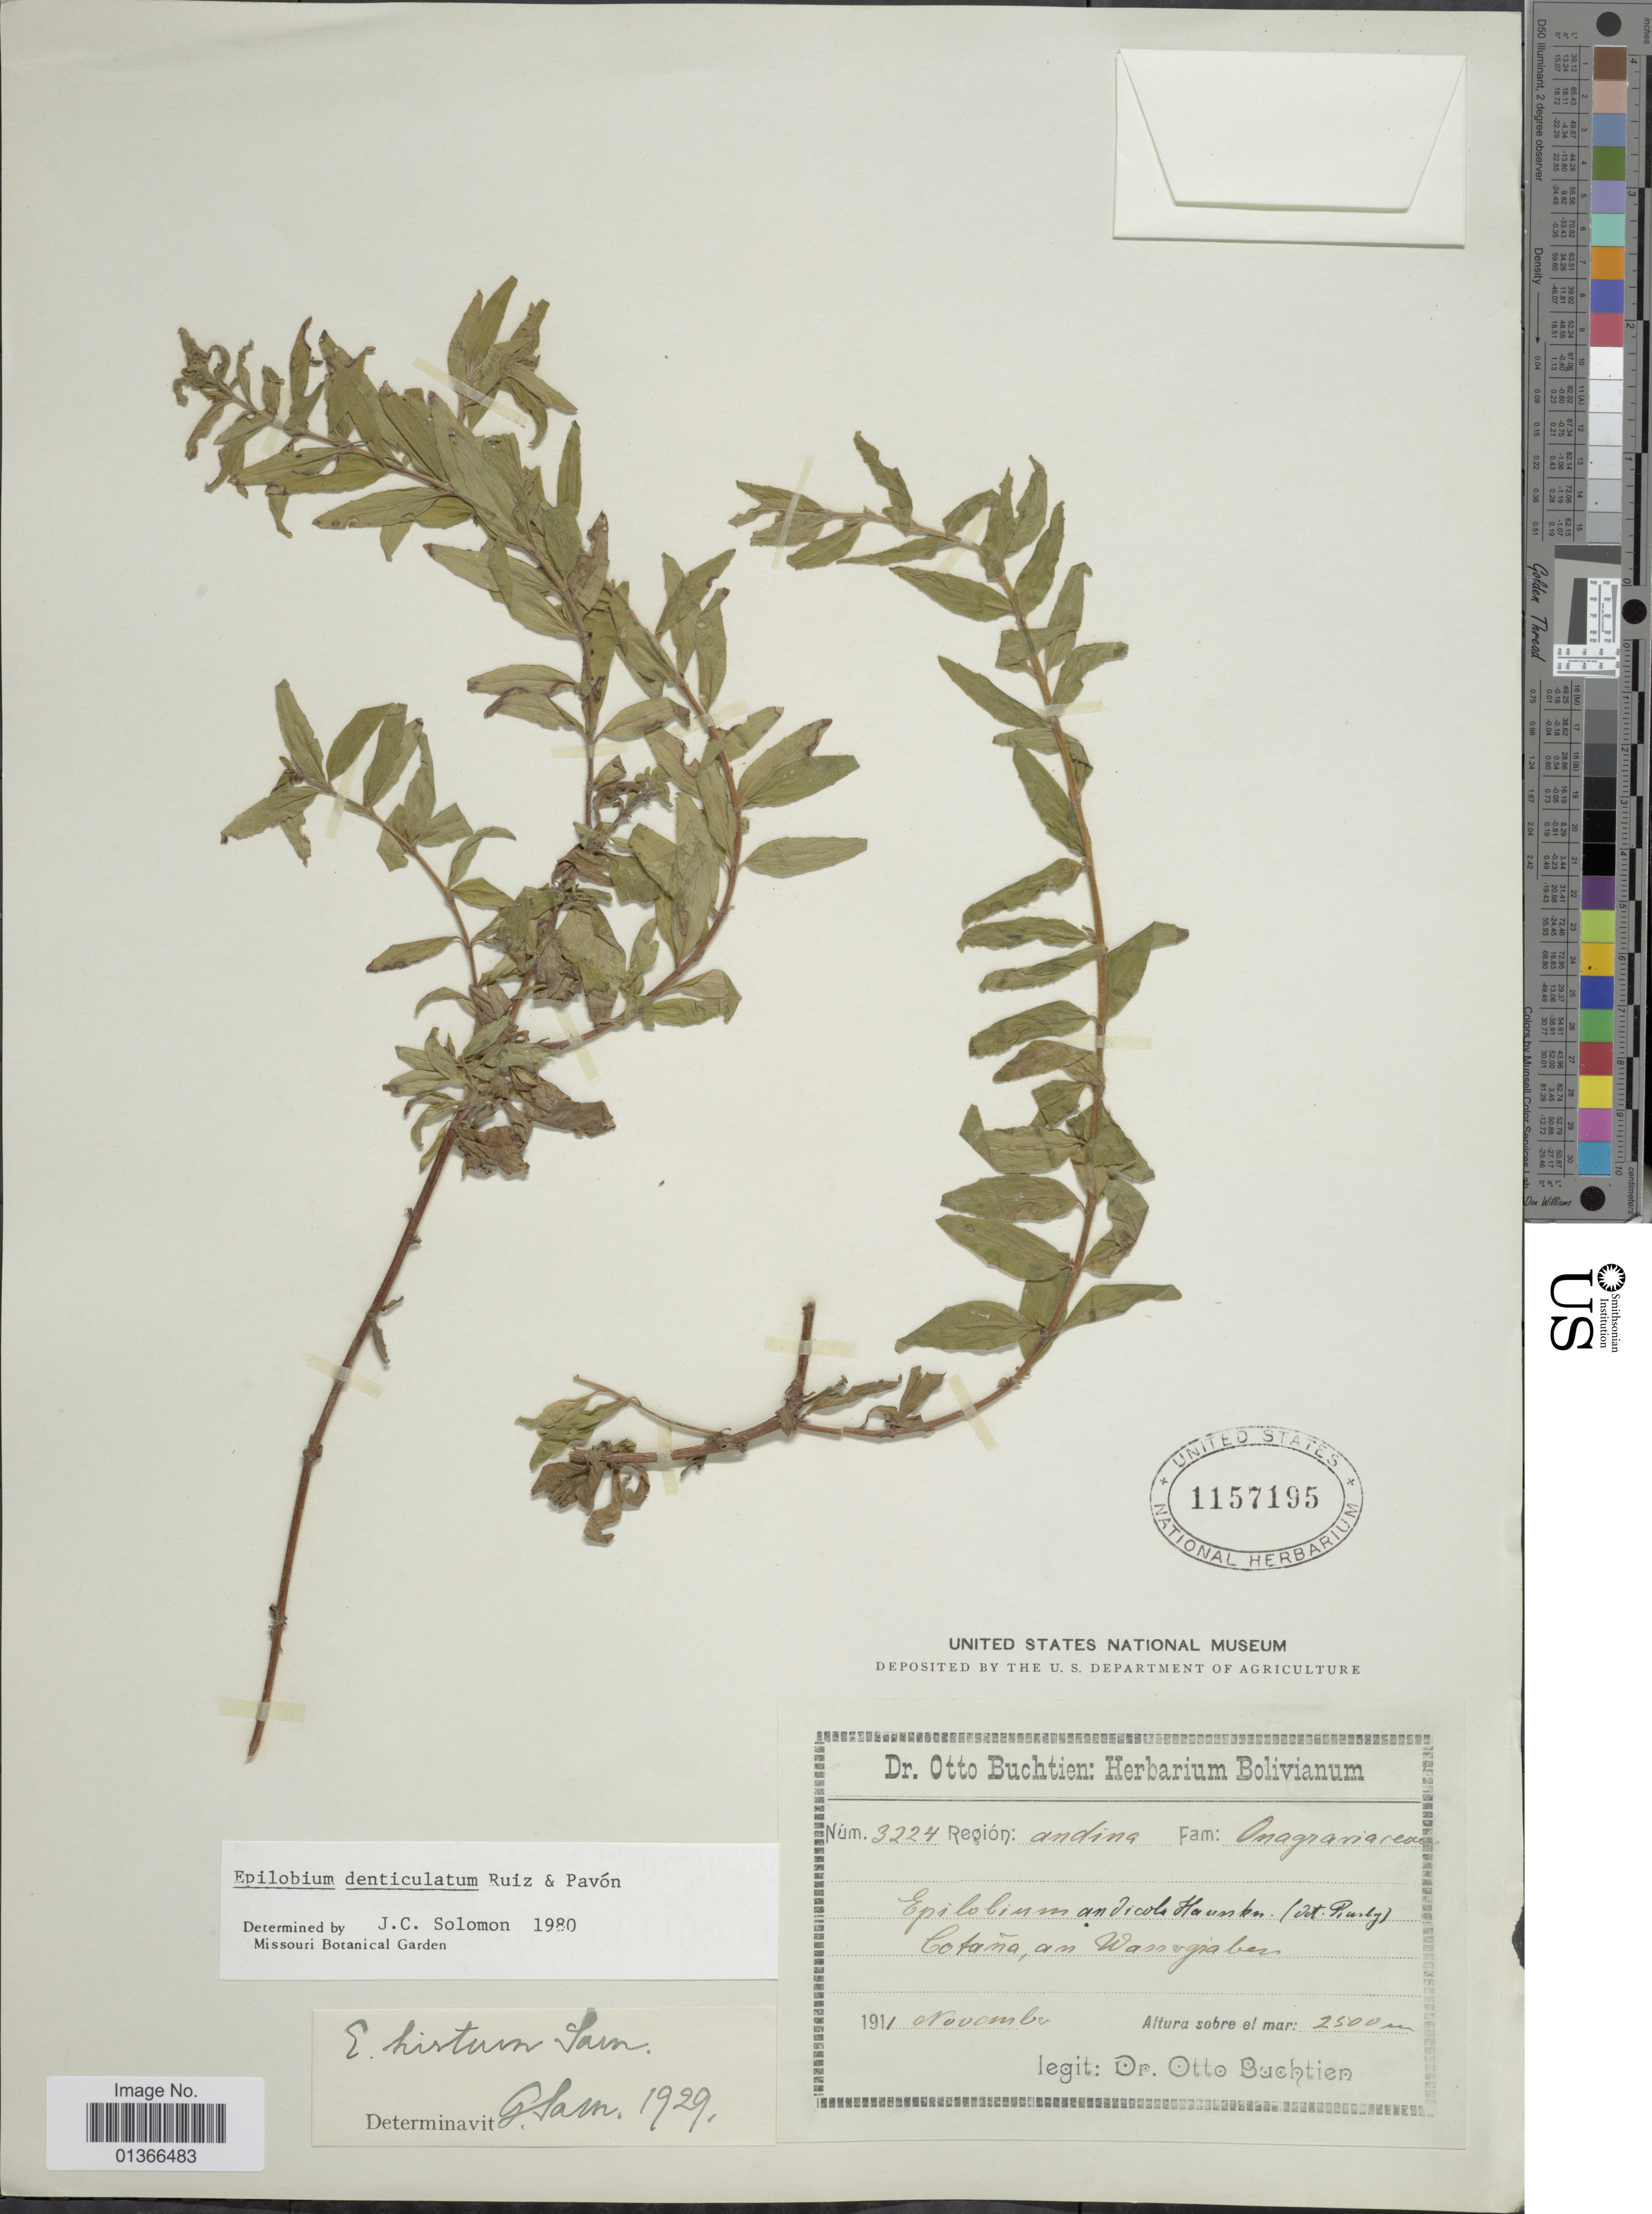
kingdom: Plantae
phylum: Tracheophyta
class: Magnoliopsida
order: Myrtales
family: Onagraceae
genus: Epilobium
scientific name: Epilobium denticulatum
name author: Ruiz & Pav.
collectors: O. Buchtien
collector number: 3224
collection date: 1911-11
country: Bolivia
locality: Cotaña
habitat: am Wassergraben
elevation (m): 2500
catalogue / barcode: US 1157195